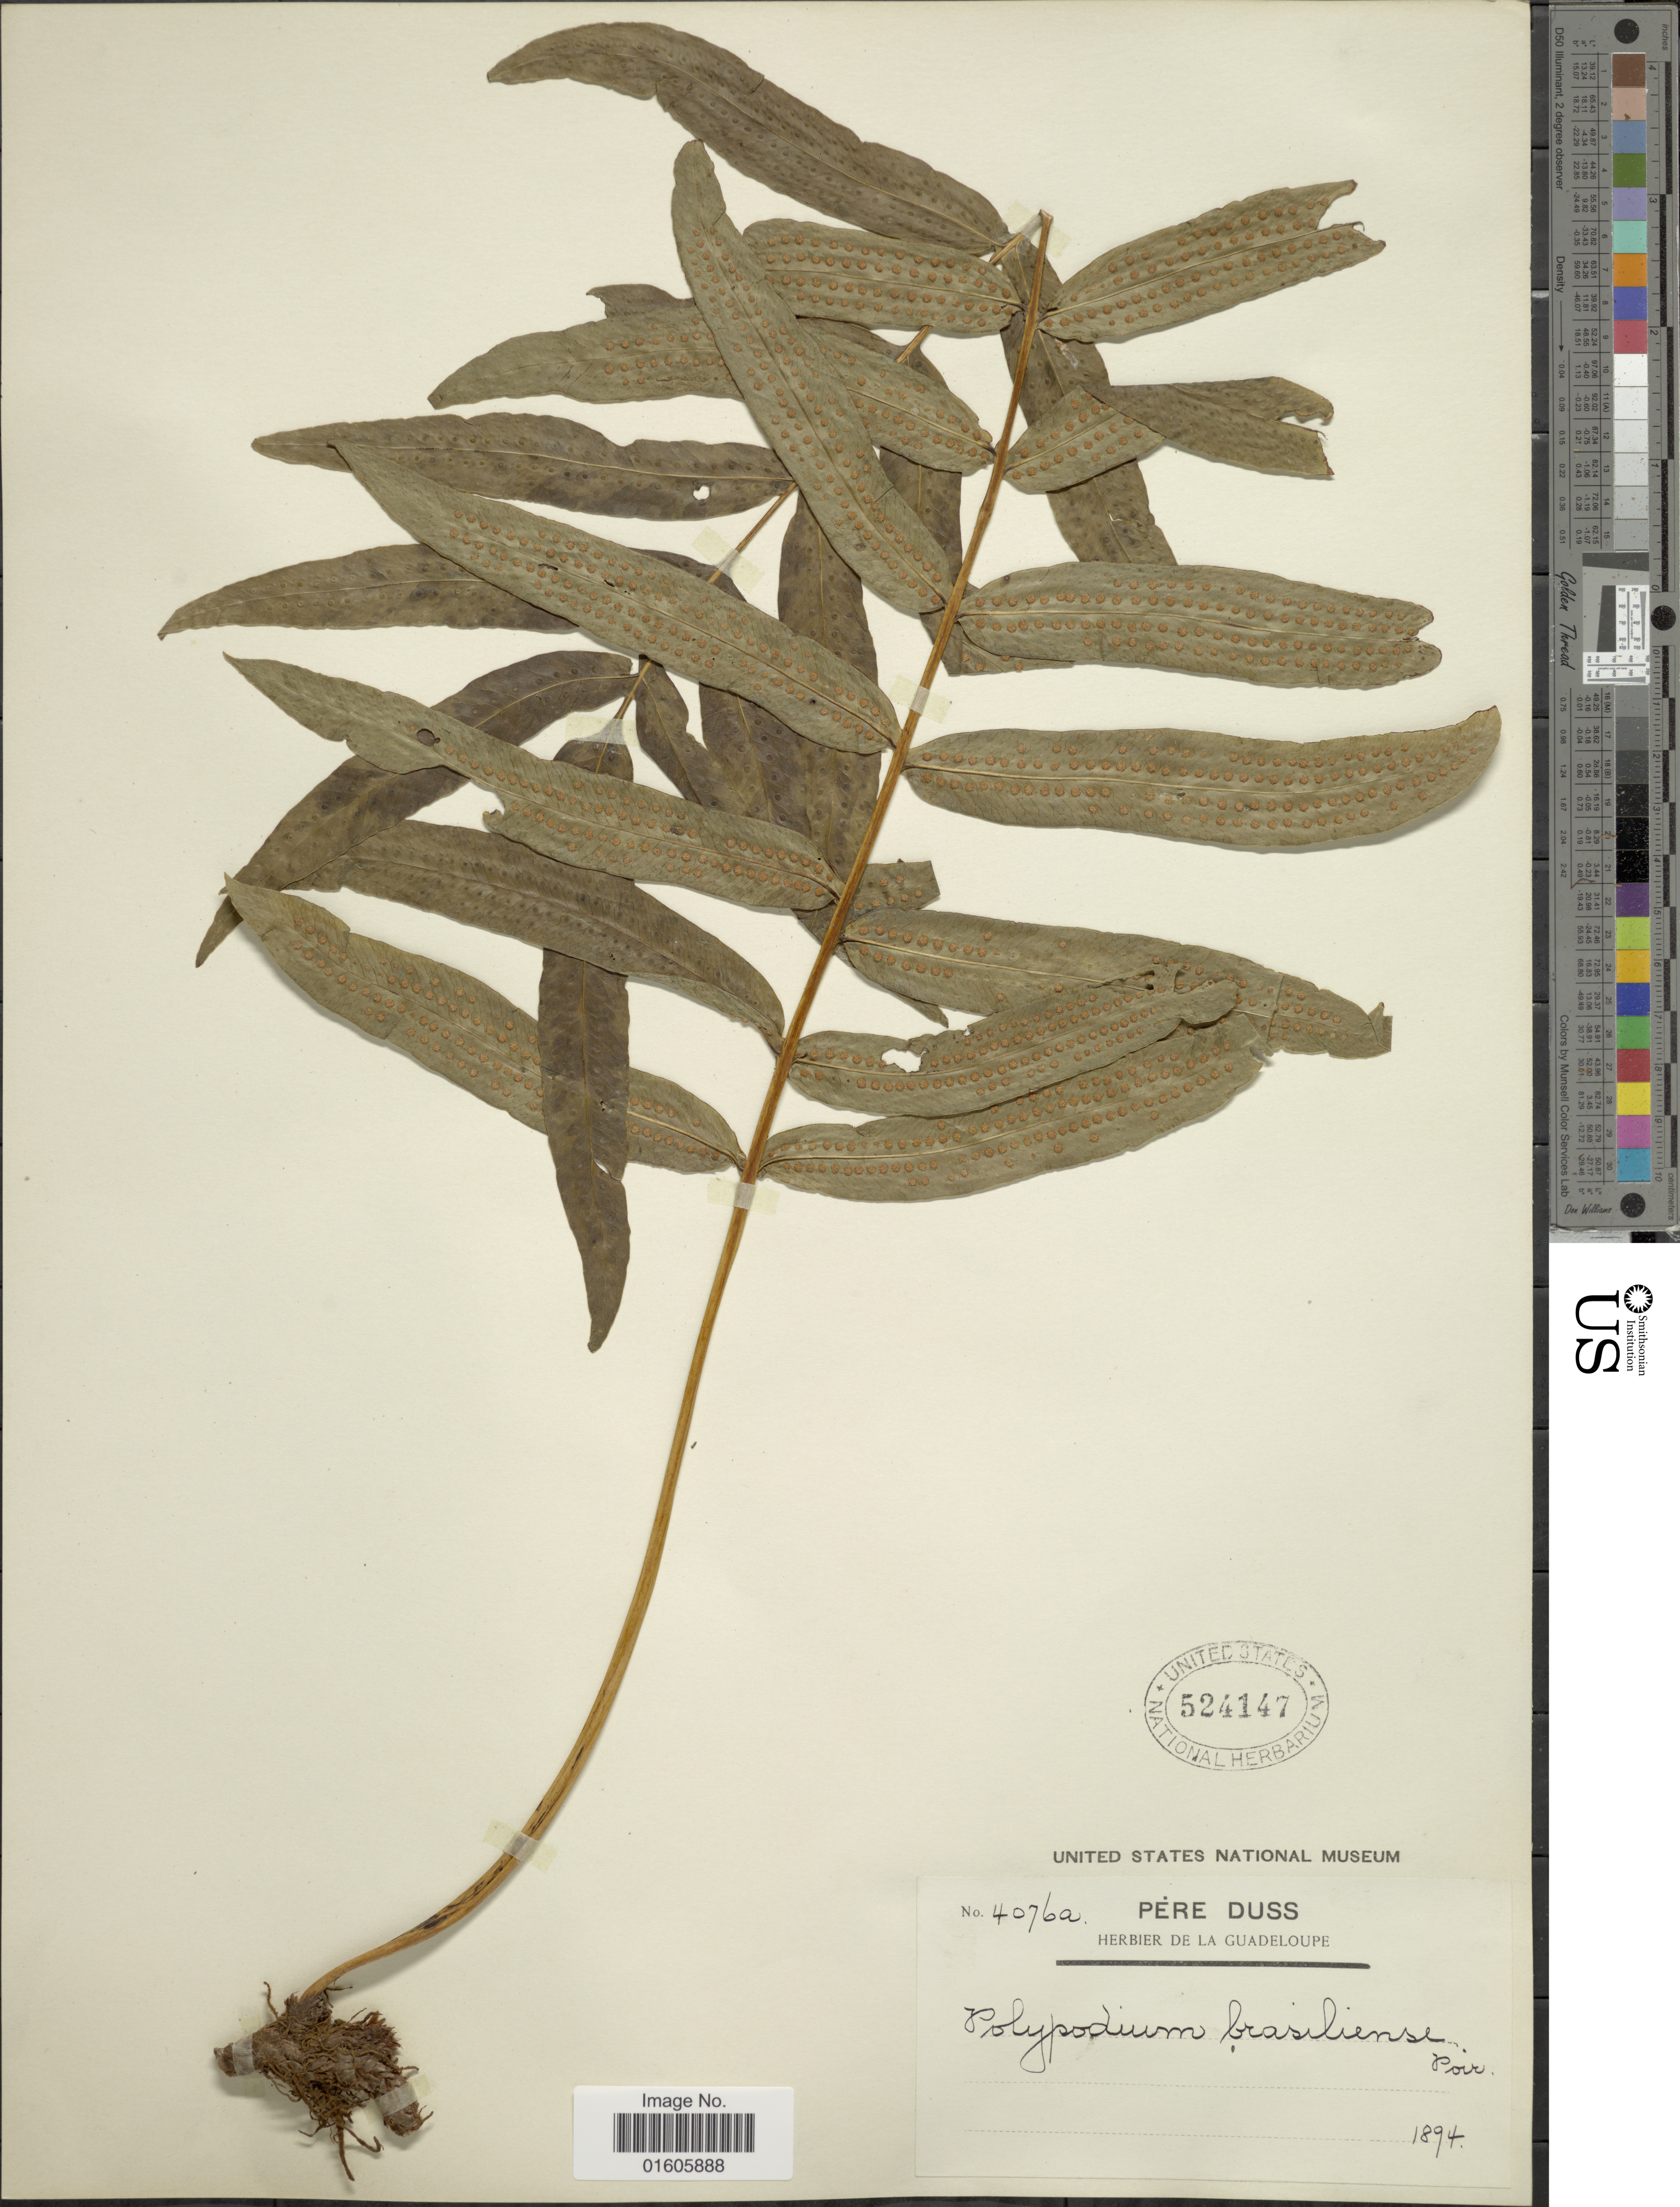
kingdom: Plantae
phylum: Tracheophyta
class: Polypodiopsida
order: Polypodiales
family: Polypodiaceae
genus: Serpocaulon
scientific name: Serpocaulon triseriale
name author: (Sw.) A.R. Sm.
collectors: Père Duss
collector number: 4076a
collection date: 1894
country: Guadeloupe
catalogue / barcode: US 524147